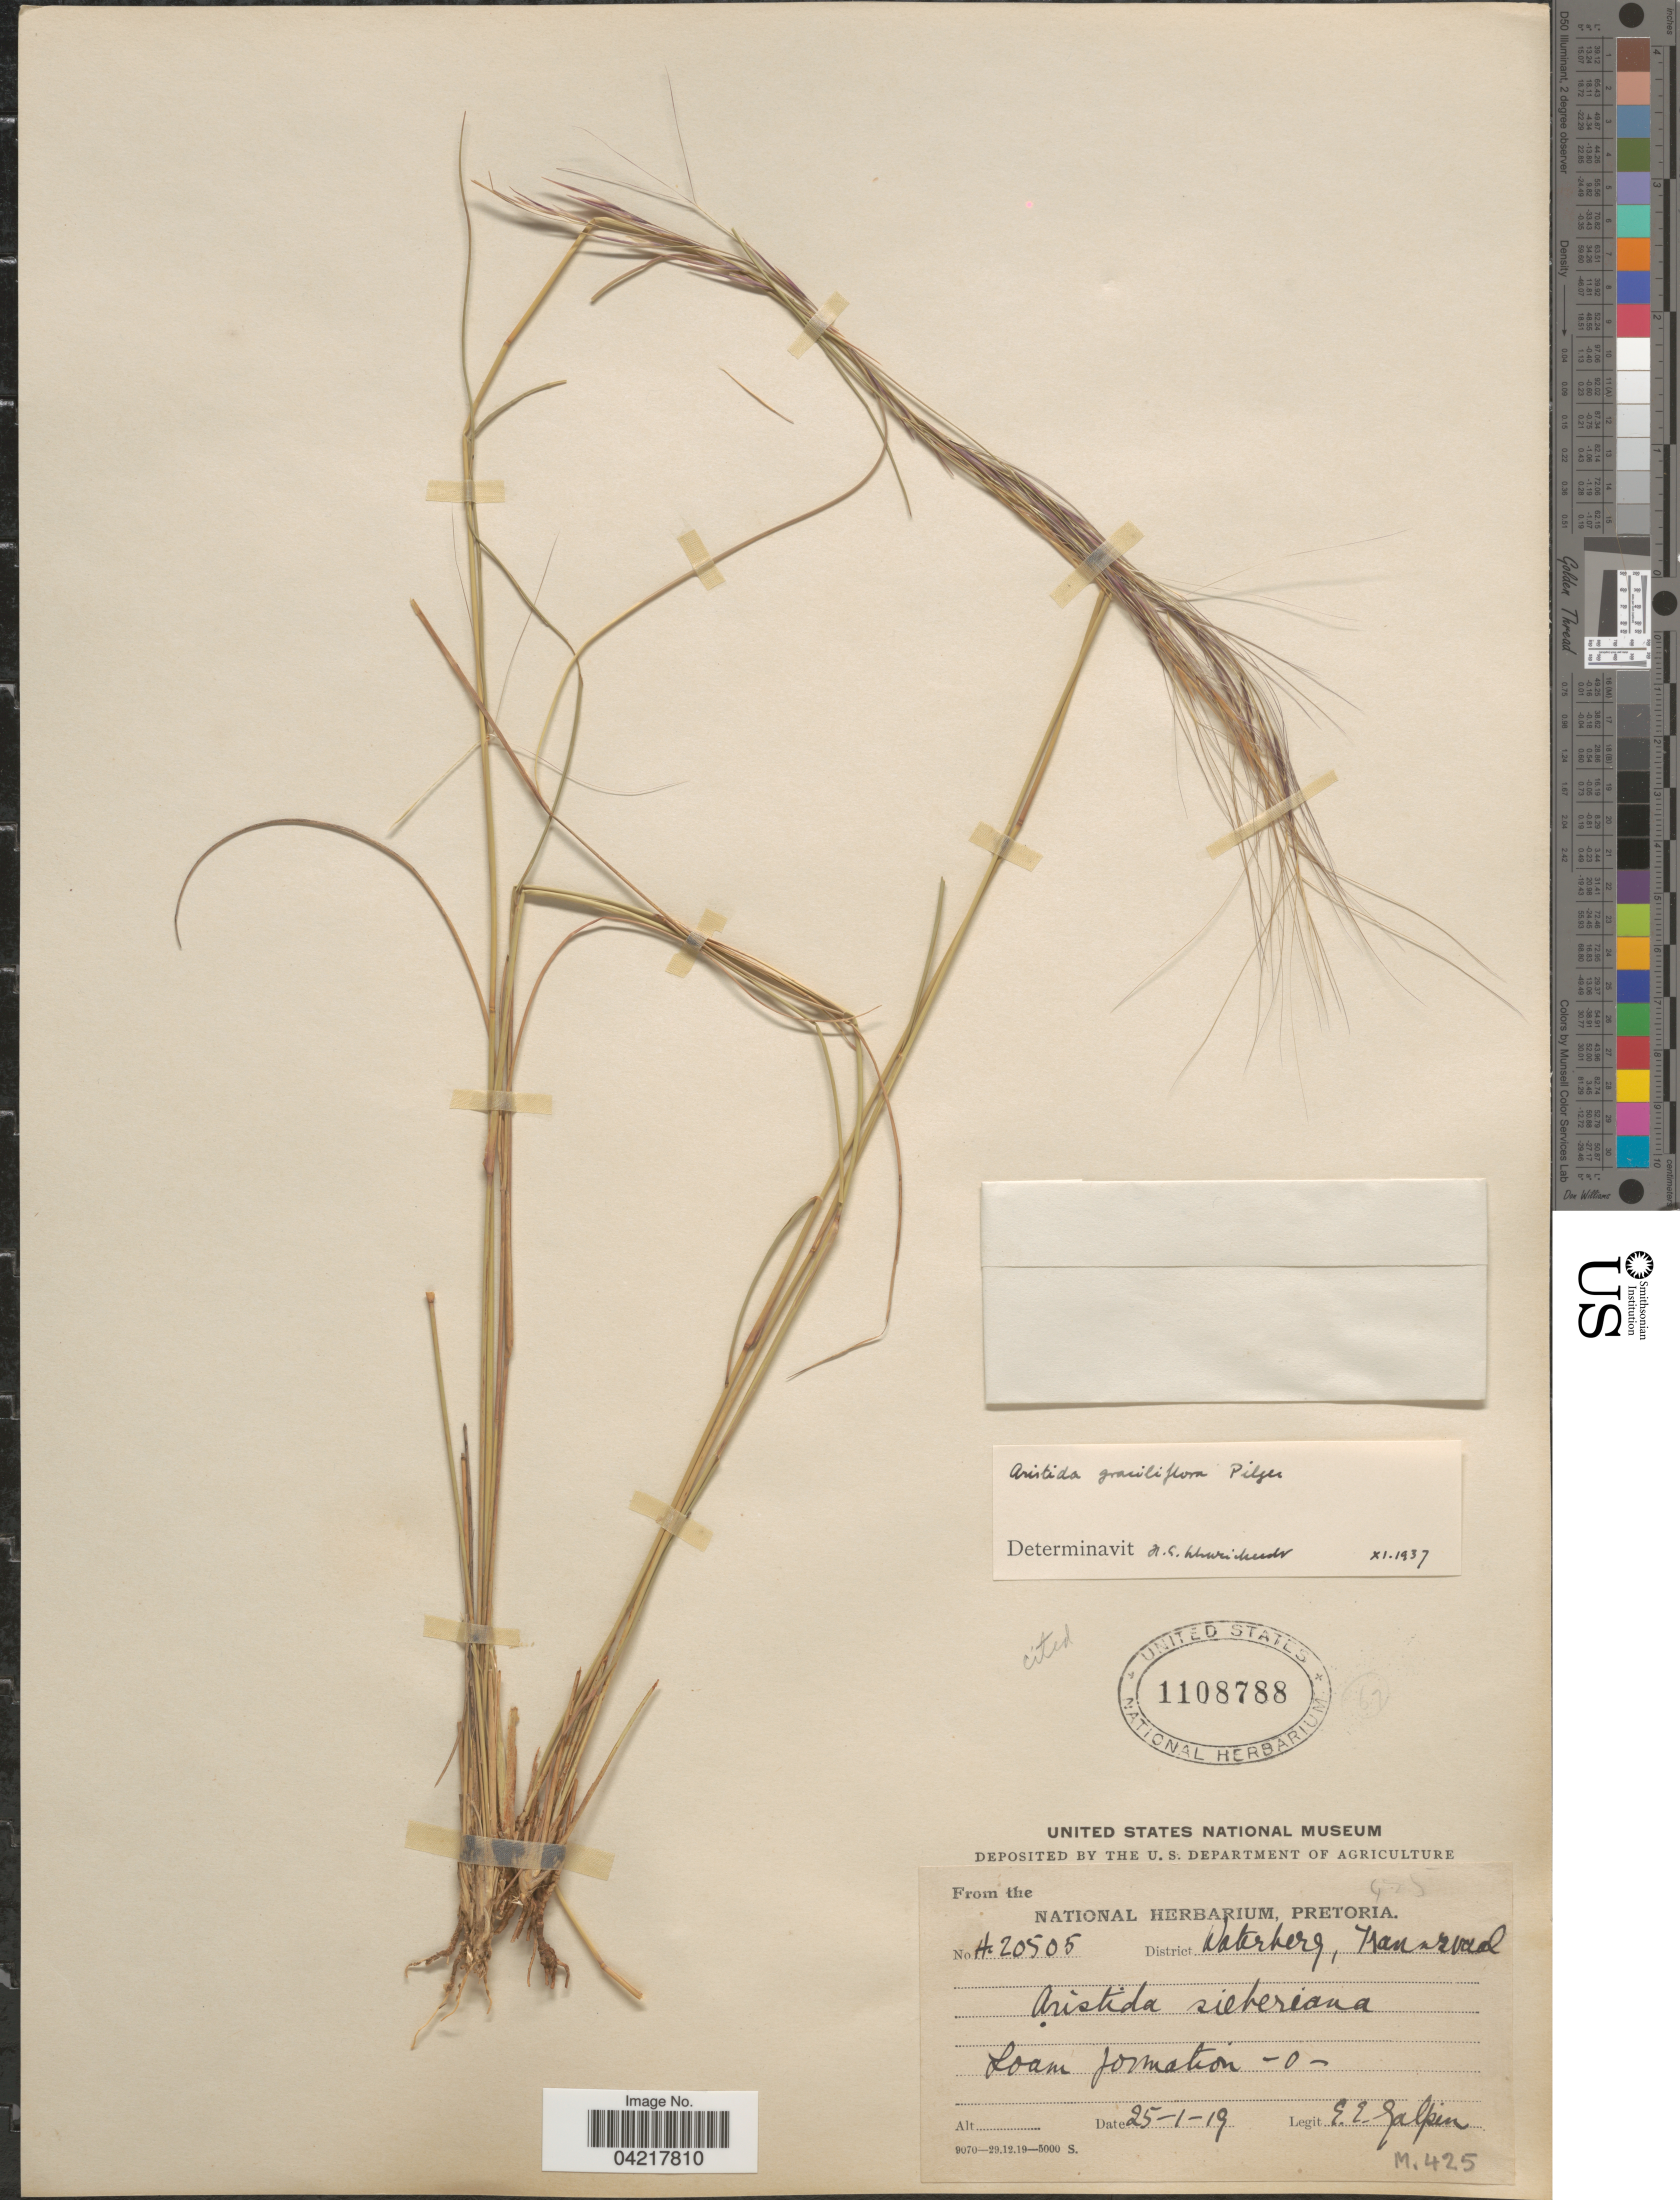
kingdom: Plantae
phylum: Tracheophyta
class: Liliopsida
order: Poales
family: Poaceae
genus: Aristida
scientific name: Aristida stipitata var. graciliflora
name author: (Pilg.) De Winter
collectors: E. Galpin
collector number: H20505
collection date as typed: Transcribed d/m/y: 25/1/19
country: South Africa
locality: District Waterberg, Transvaal.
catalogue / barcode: US 1108788